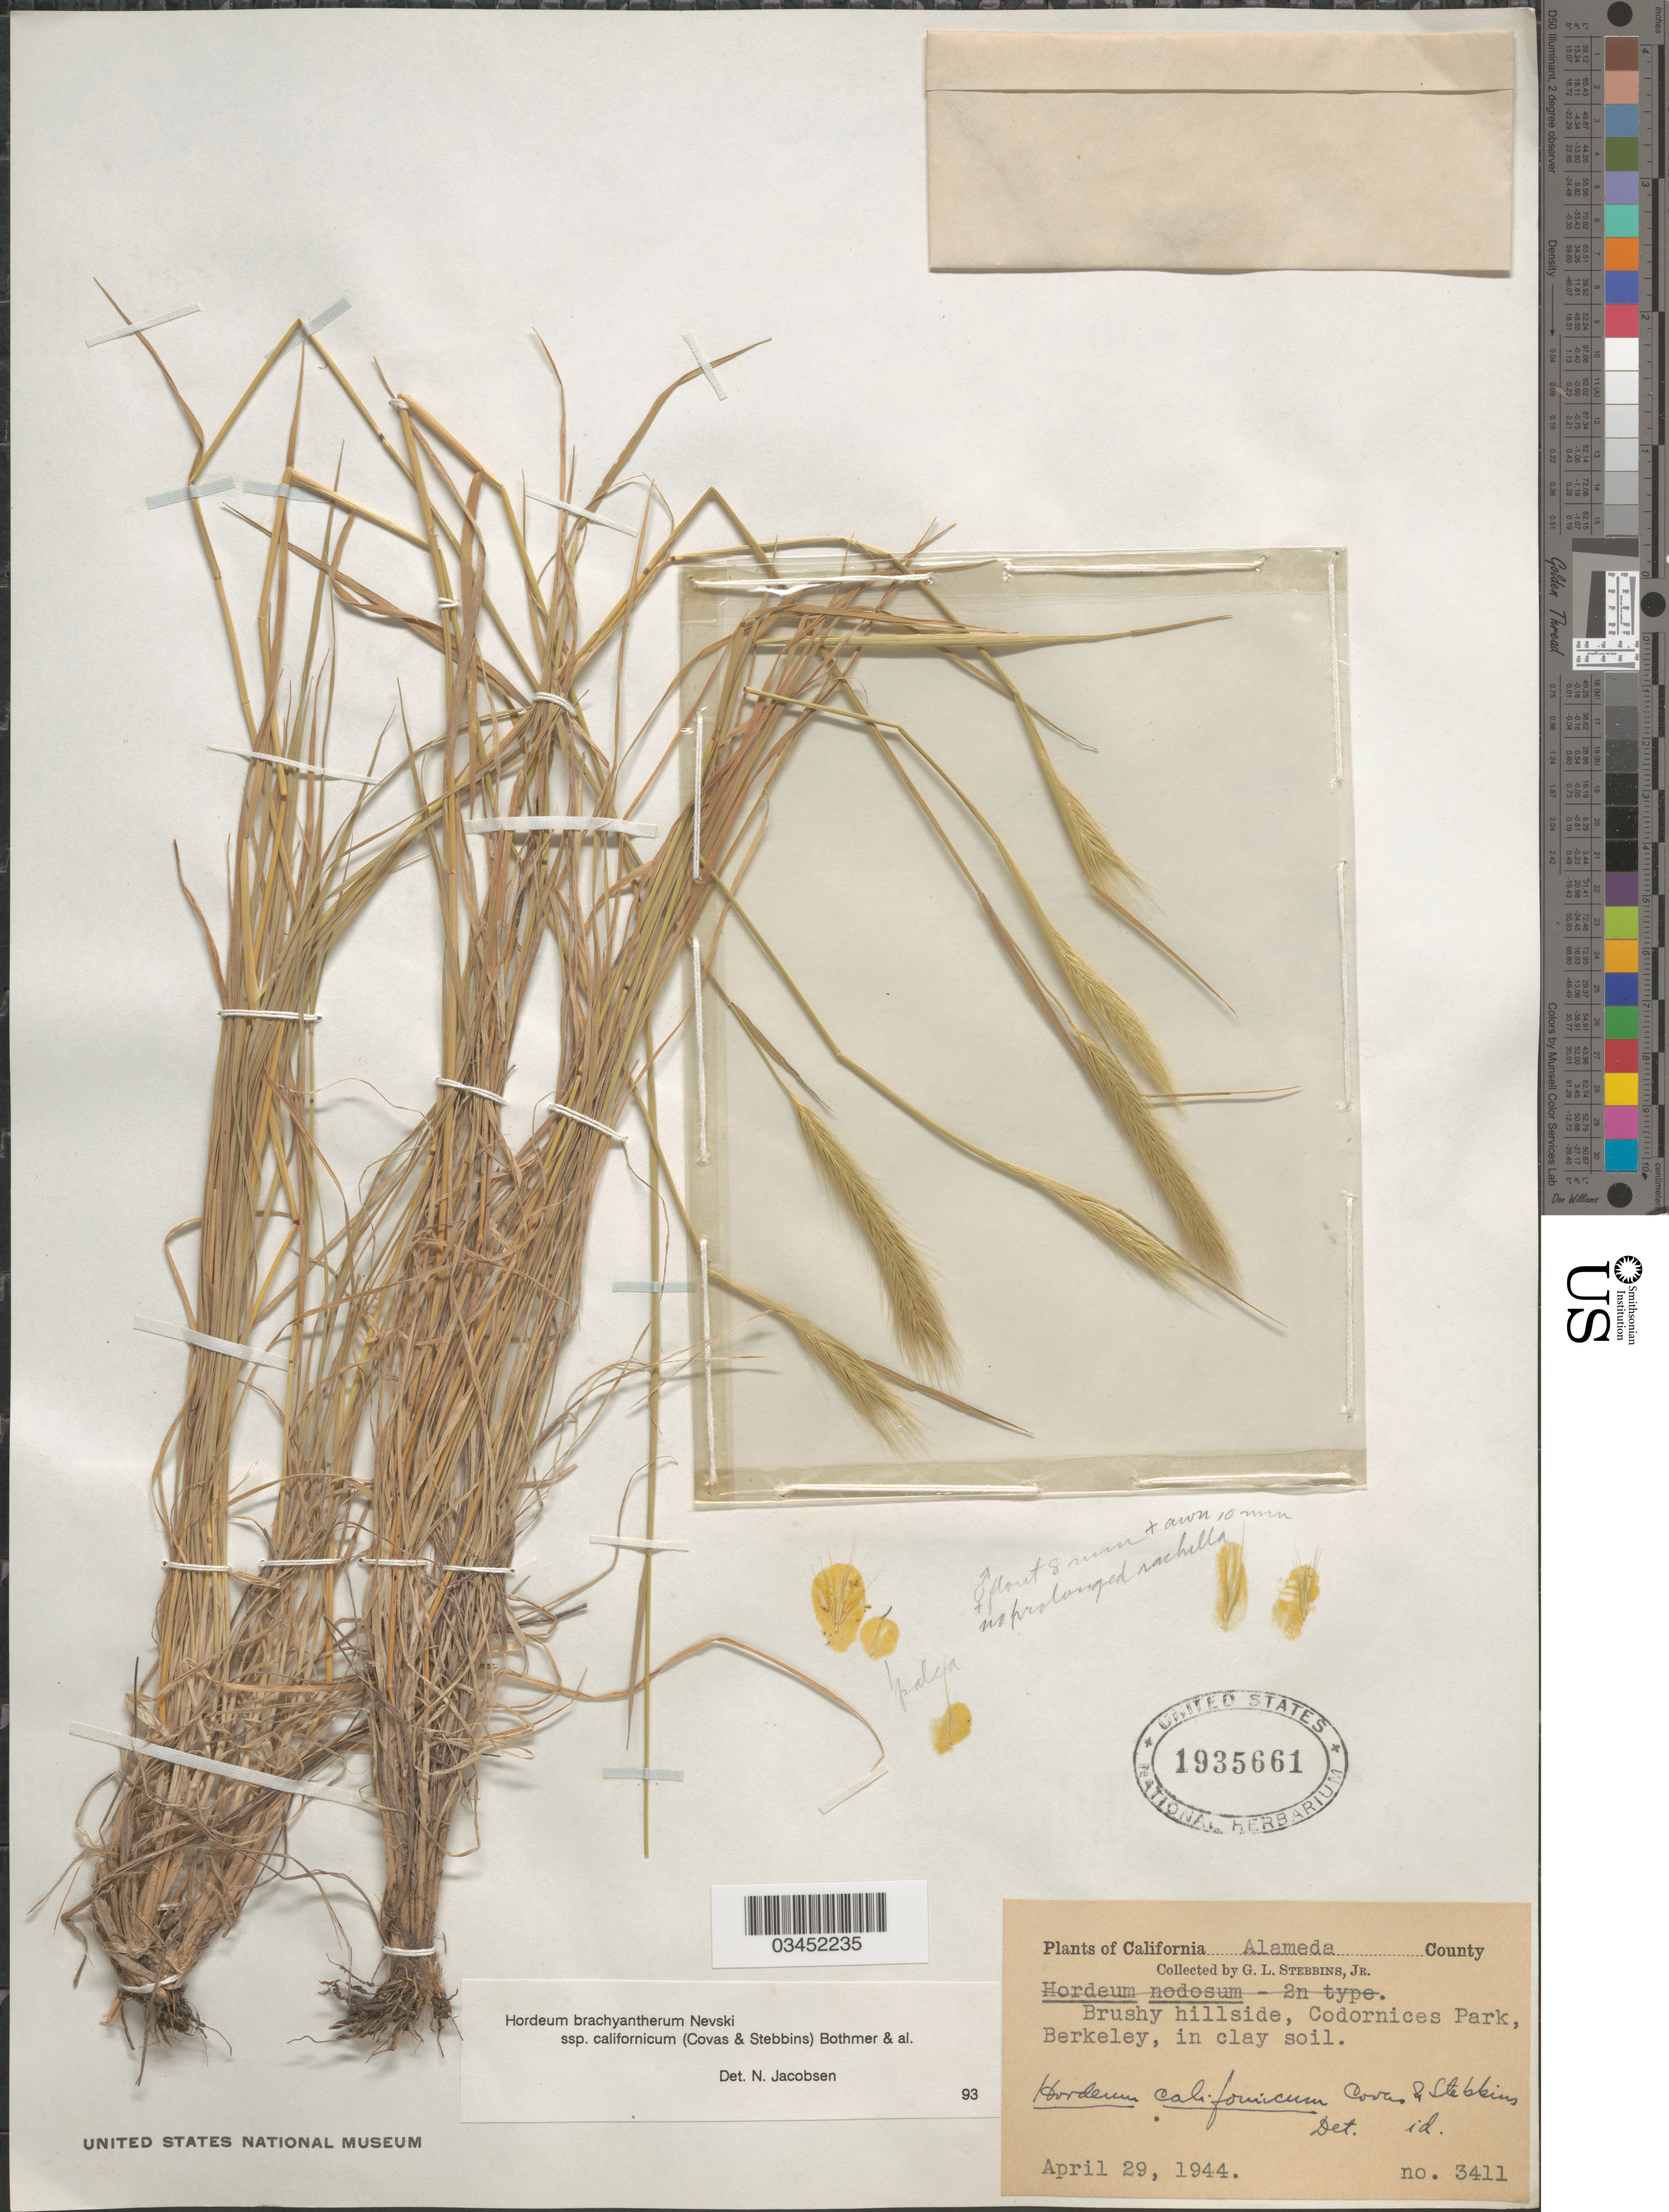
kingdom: Plantae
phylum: Tracheophyta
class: Liliopsida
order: Poales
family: Poaceae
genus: Hordeum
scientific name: Hordeum brachyantherum subsp. californicum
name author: (Covas & Stebbins) Bothmer et al.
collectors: G. L. Stebbins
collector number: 3411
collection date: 1944-04-29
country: United States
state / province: California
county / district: Alameda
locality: Alameda County. Brushy hillside, Codornices Park, Berkeley, in clay soil.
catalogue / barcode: US 1935661